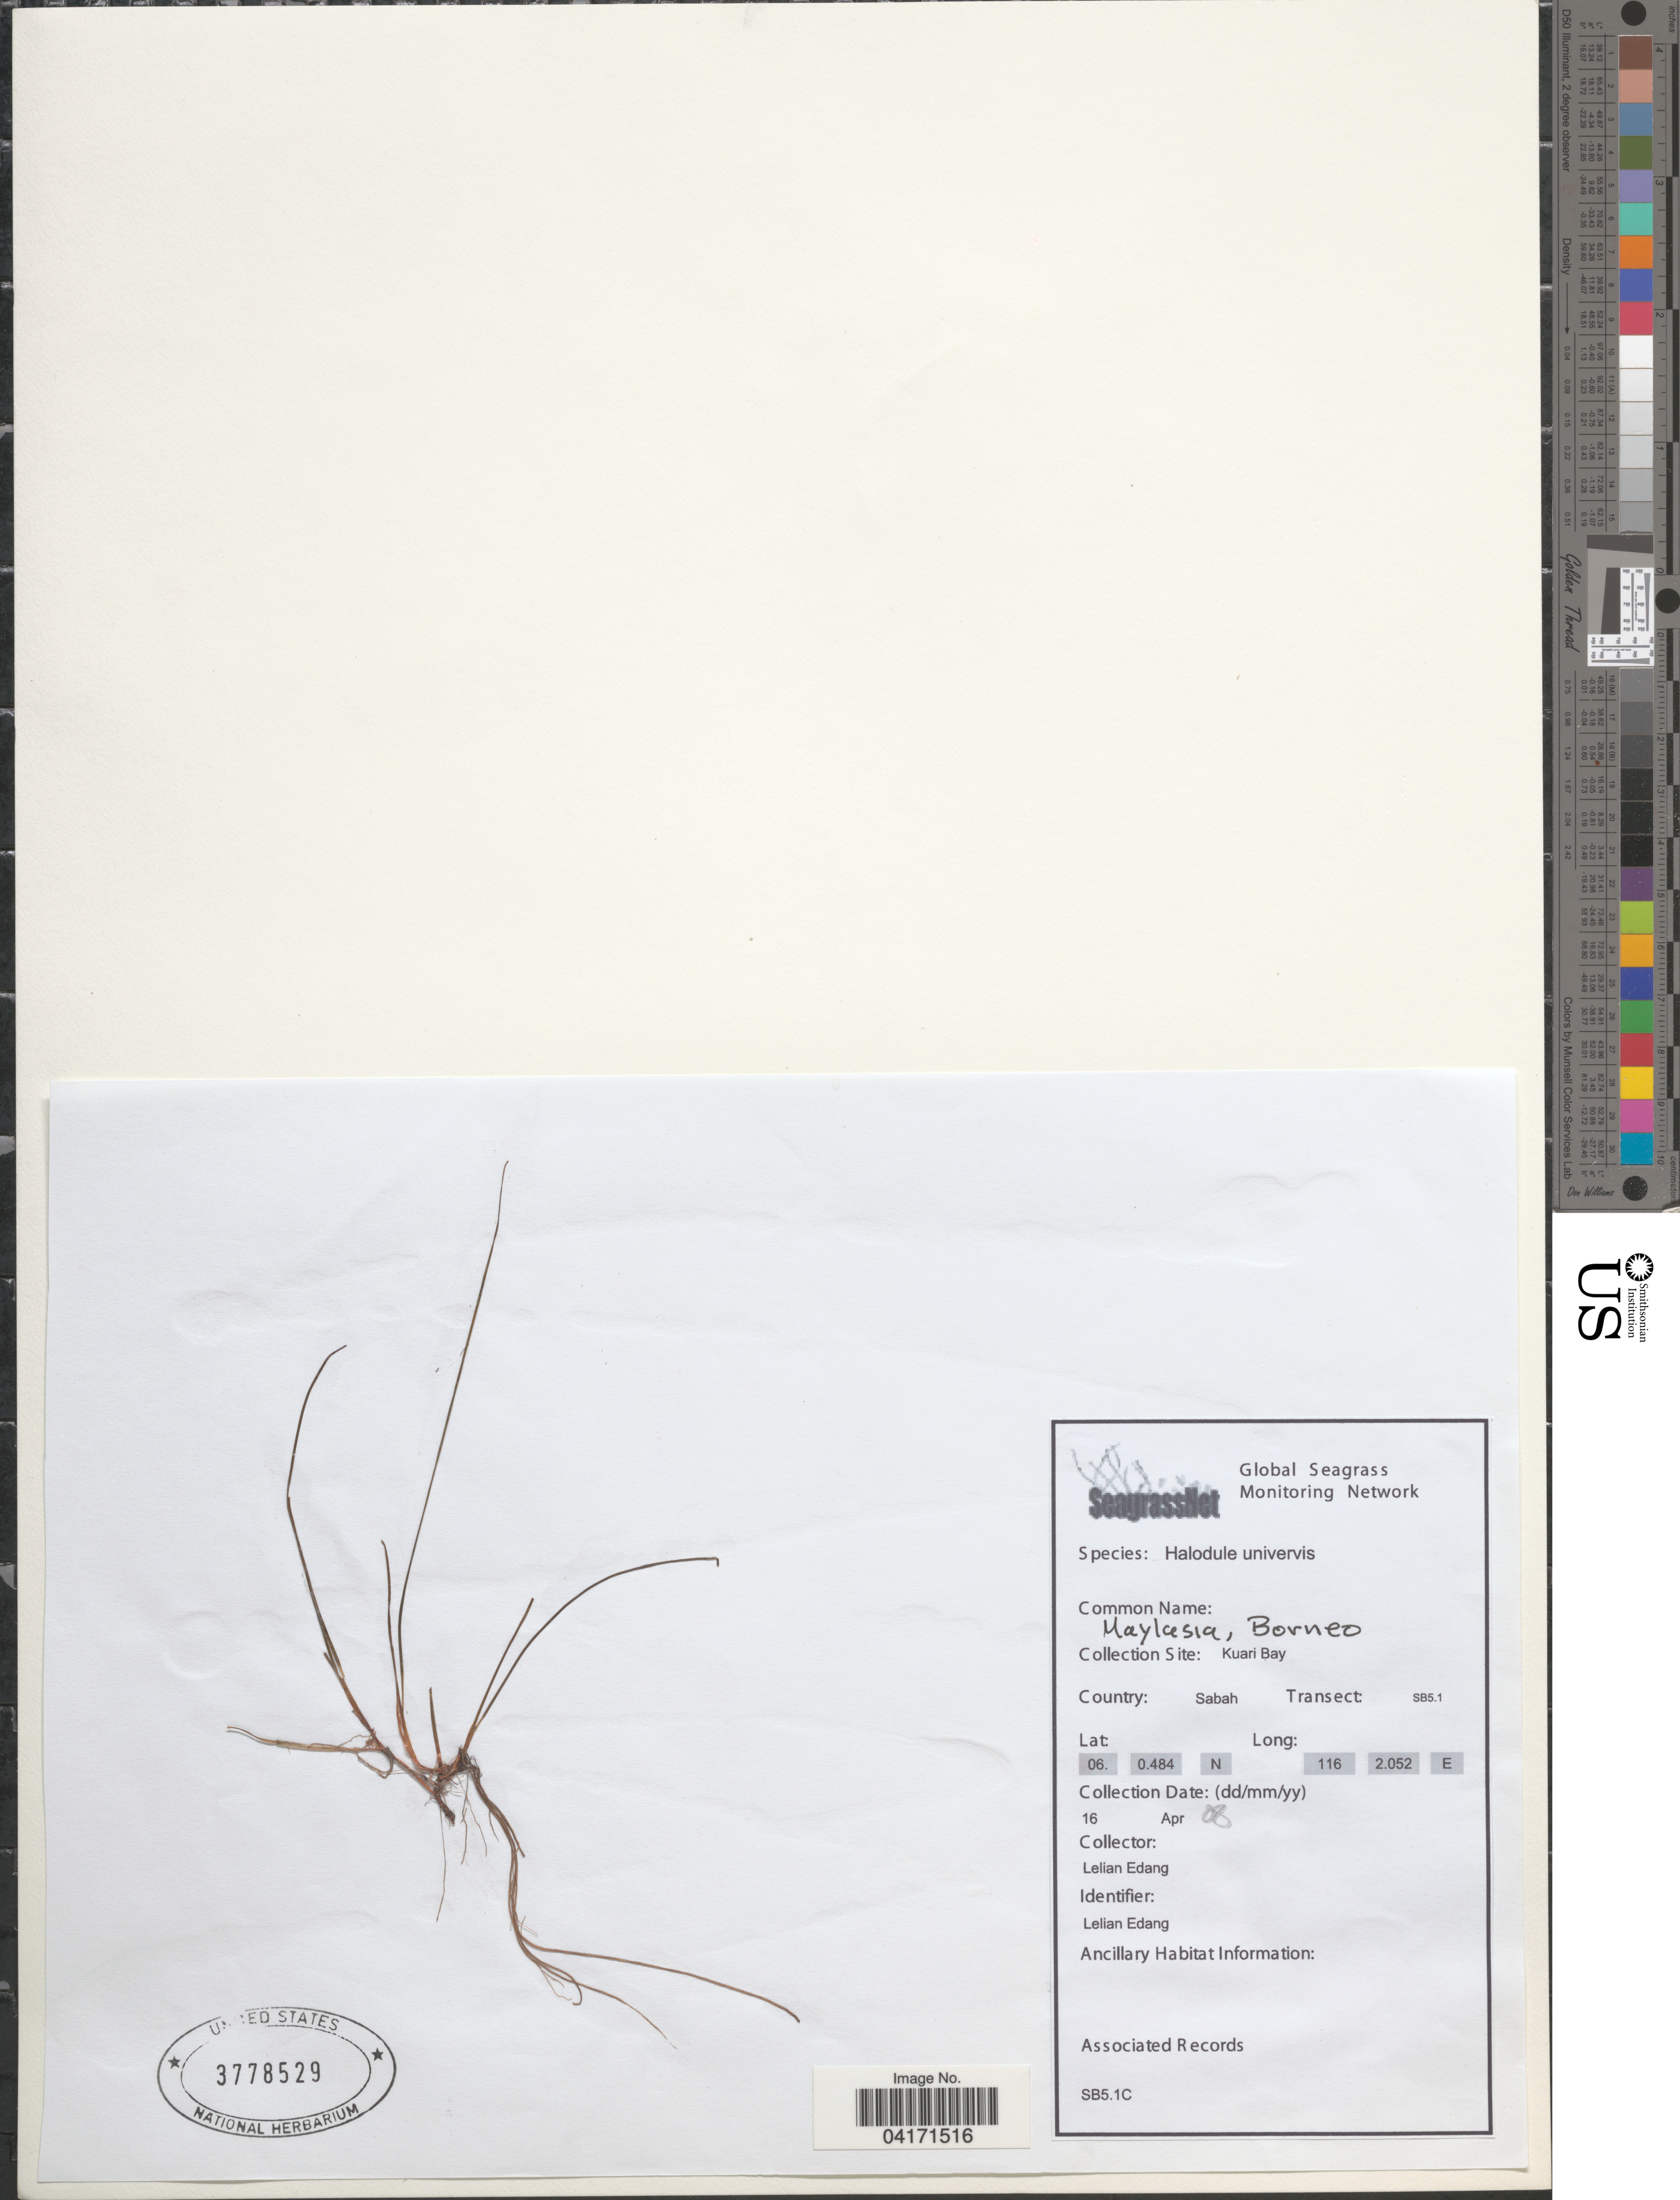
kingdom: Plantae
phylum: Tracheophyta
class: Liliopsida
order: Alismatales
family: Cymodoceaceae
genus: Halodule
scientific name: Halodule uninervis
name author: (Forssk.) Asch.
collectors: L. Edang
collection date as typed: Transcribed d/m/y: 16/4/8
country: Malaysia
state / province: Sabah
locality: Maylasia, Borneo. Police Beach. Transect: SB5.1.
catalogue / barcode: US 3778529